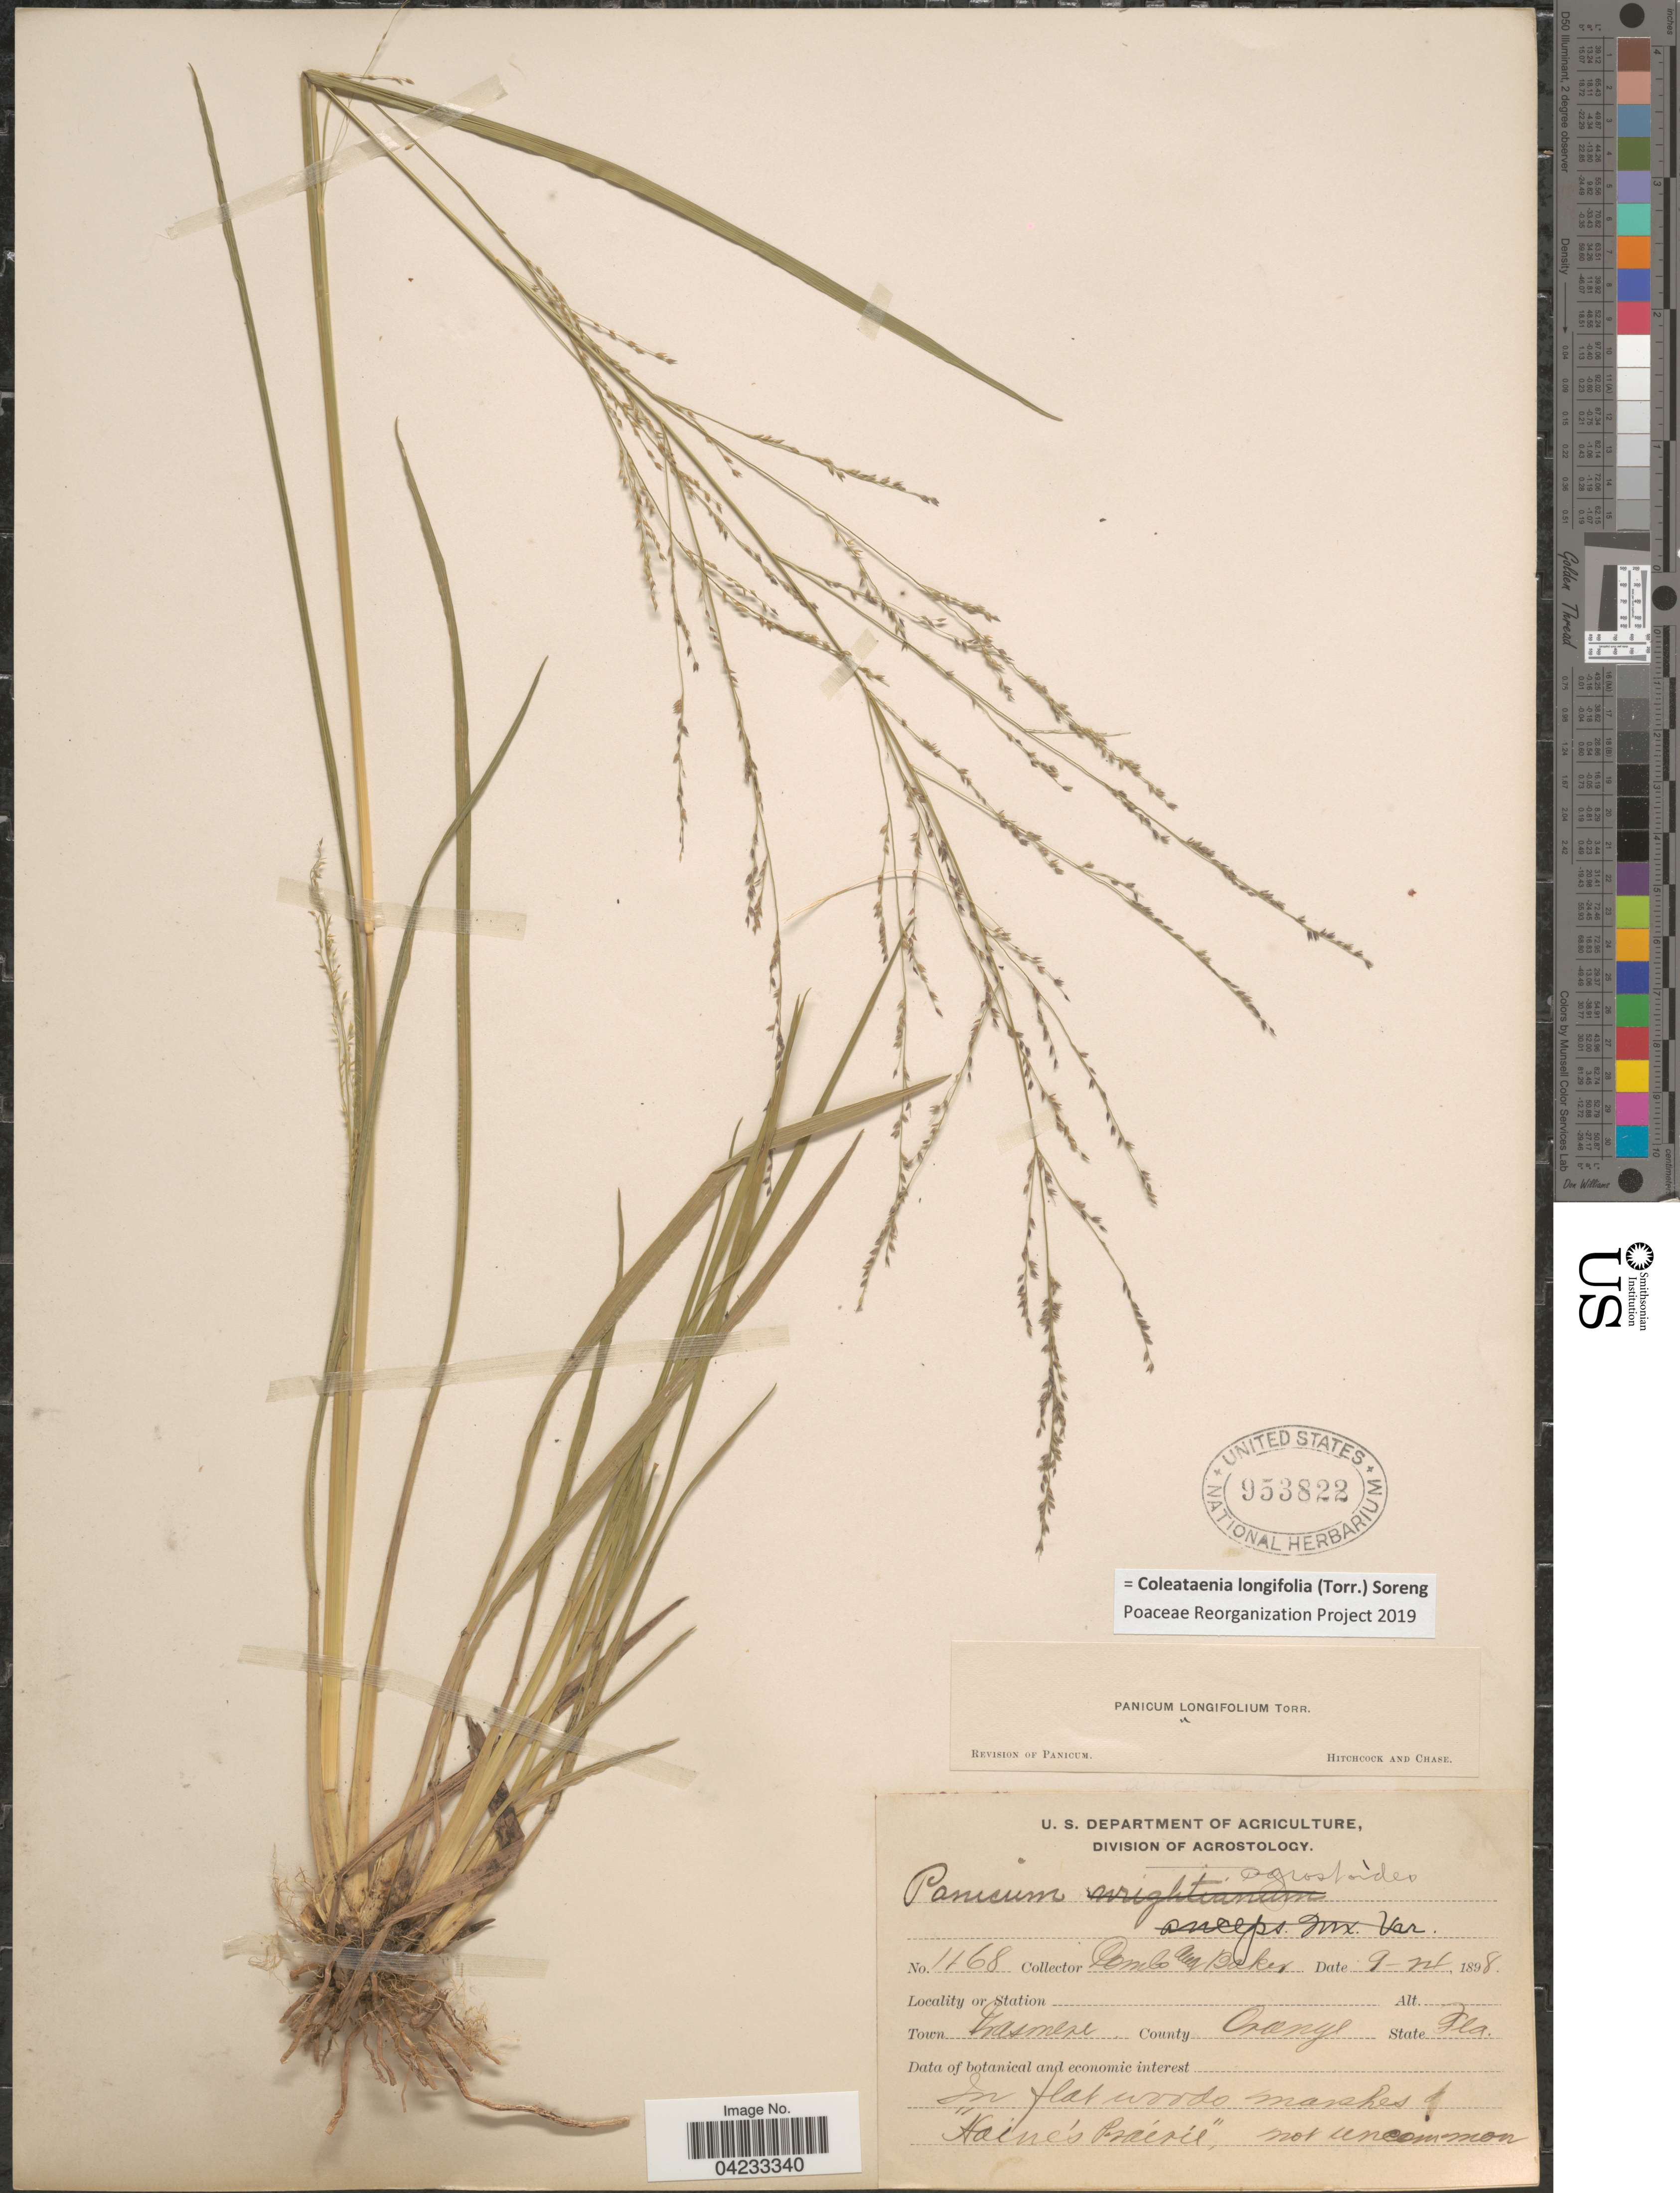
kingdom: Plantae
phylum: Tracheophyta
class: Liliopsida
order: Poales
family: Poaceae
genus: Coleataenia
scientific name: Coleataenia longifolia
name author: (Torr.) Soreng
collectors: -. Combs & -- Baker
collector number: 1168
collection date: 1898-09-24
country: United States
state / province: Florida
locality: Town Grasmere. County Orange.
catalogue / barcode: US 953822